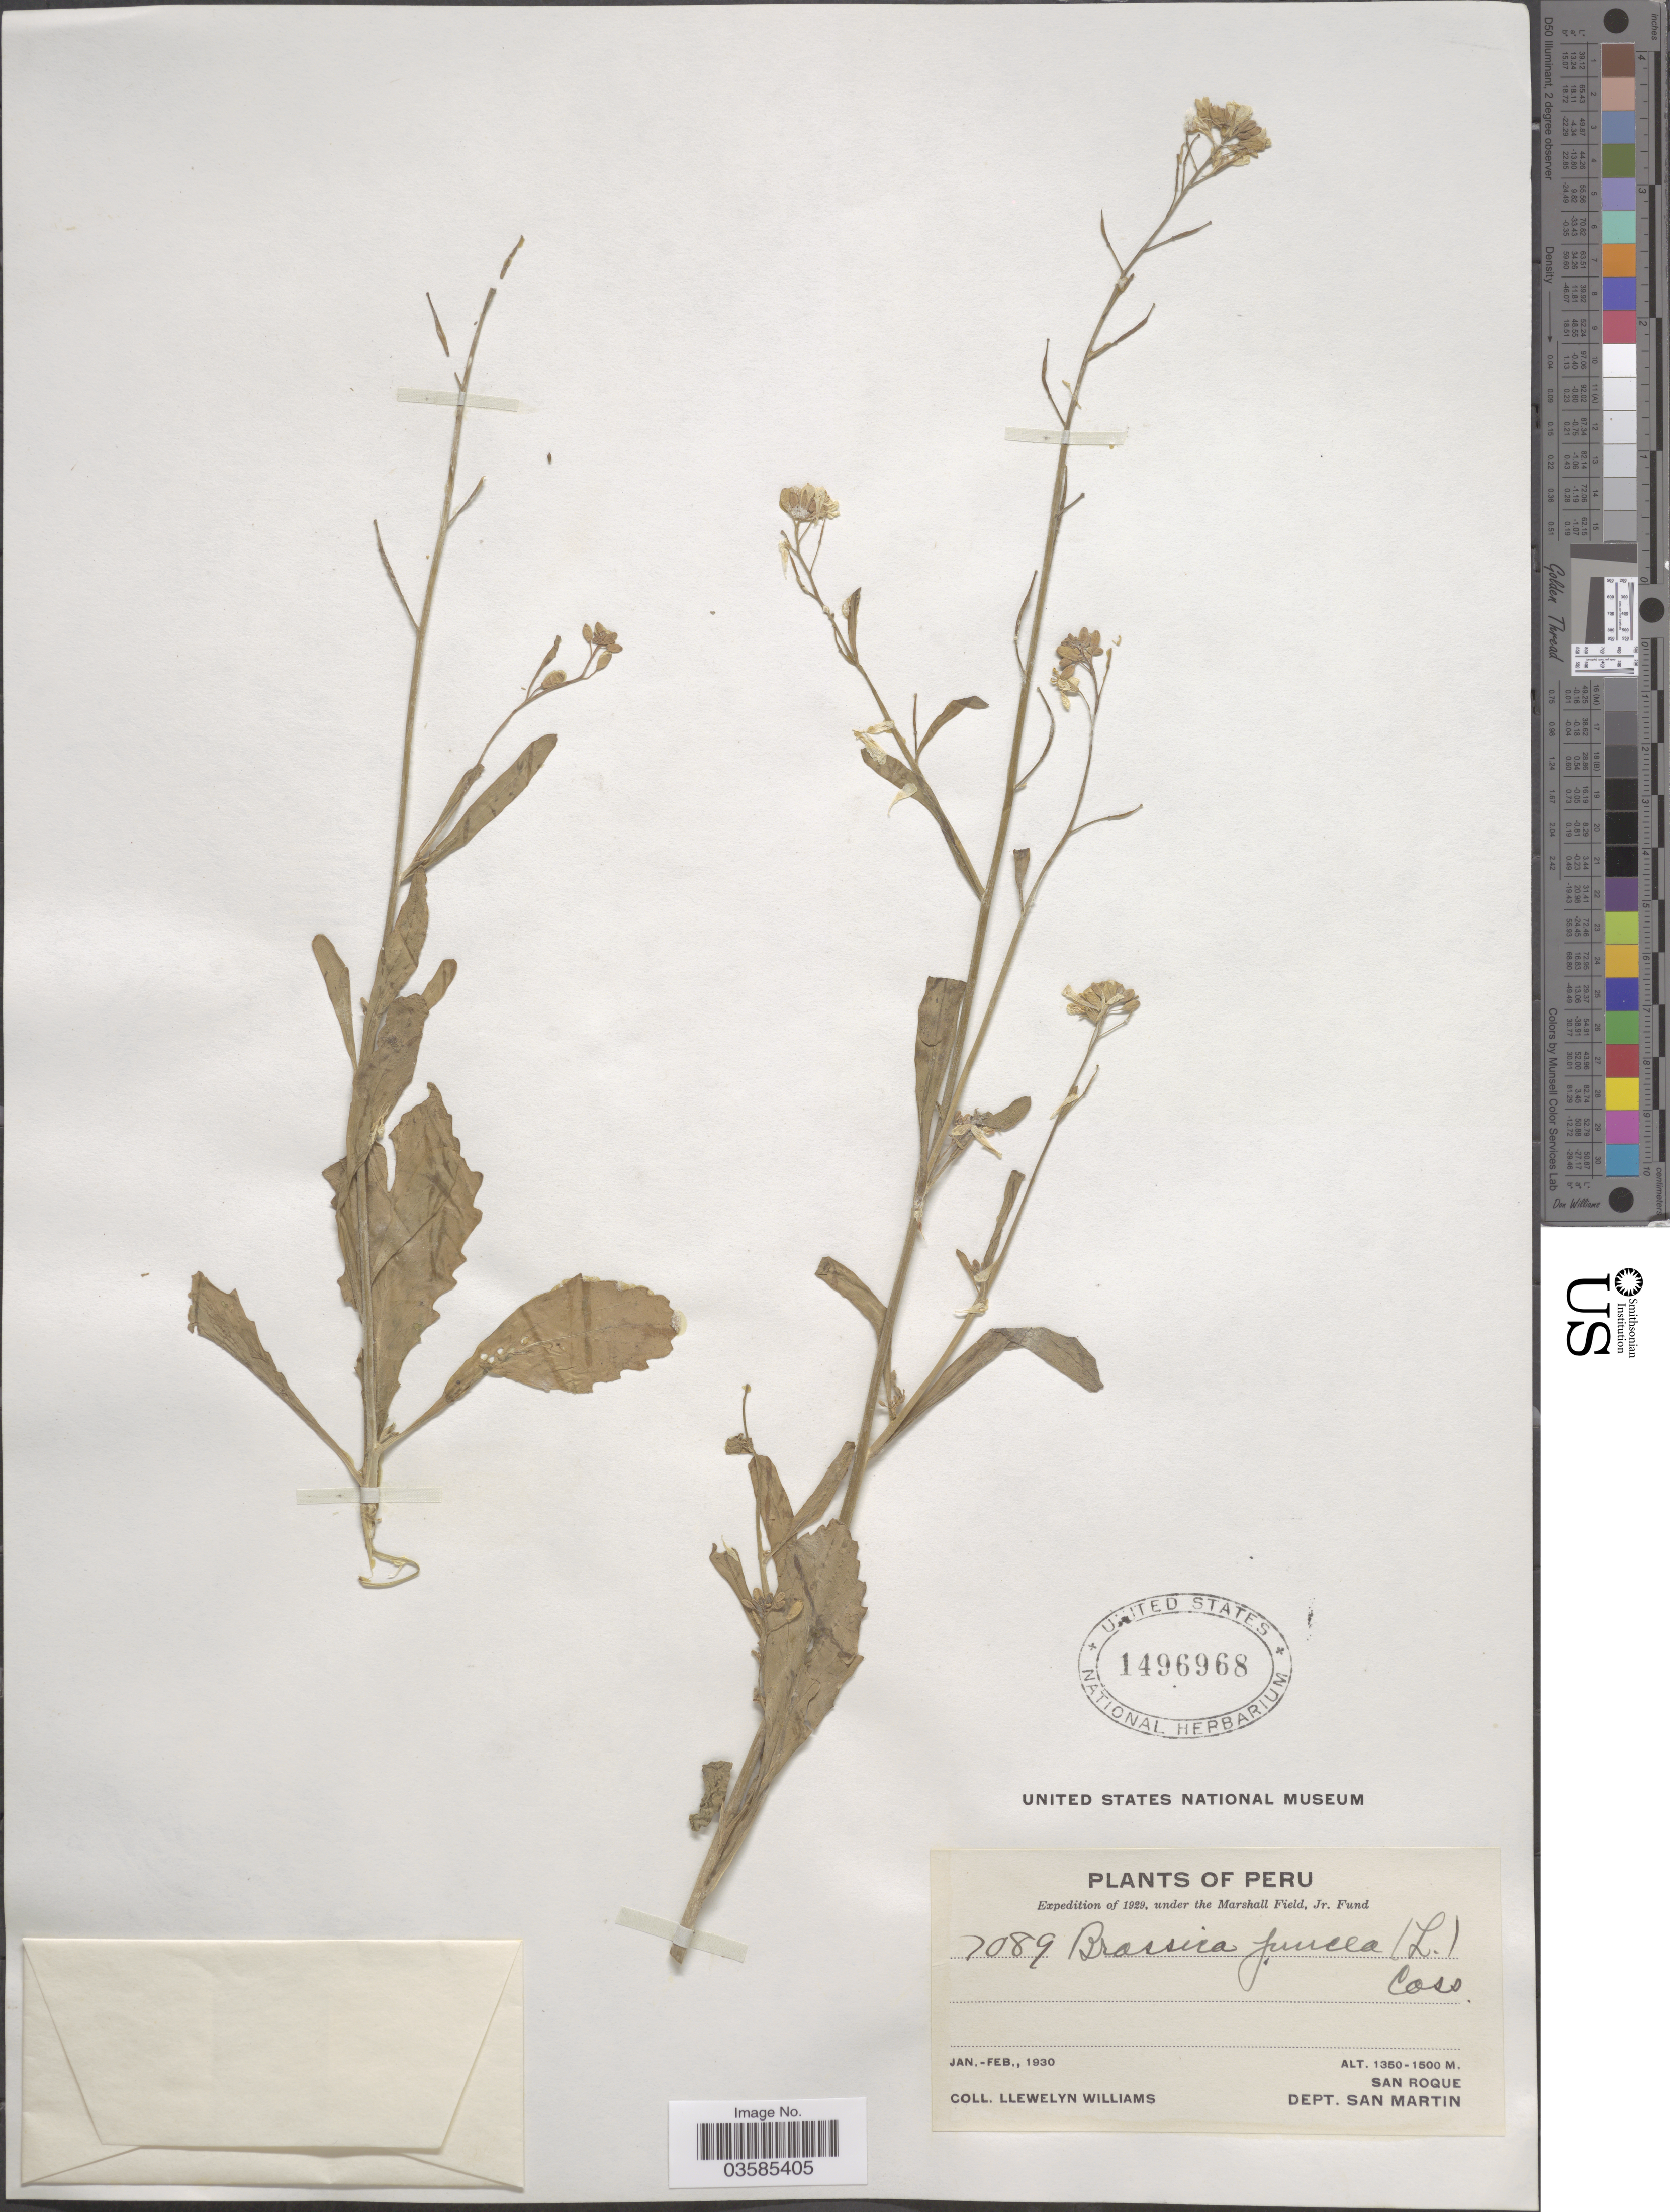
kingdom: Plantae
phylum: Tracheophyta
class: Magnoliopsida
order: Brassicales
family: Brassicaceae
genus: Brassica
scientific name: Brassica juncea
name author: (L.) Czern.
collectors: Ll. Williams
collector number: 7089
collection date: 1930-01/1930-02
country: Peru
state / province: San Martín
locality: San Roque. Dept. San Martin.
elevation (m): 1350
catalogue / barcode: US 1496968